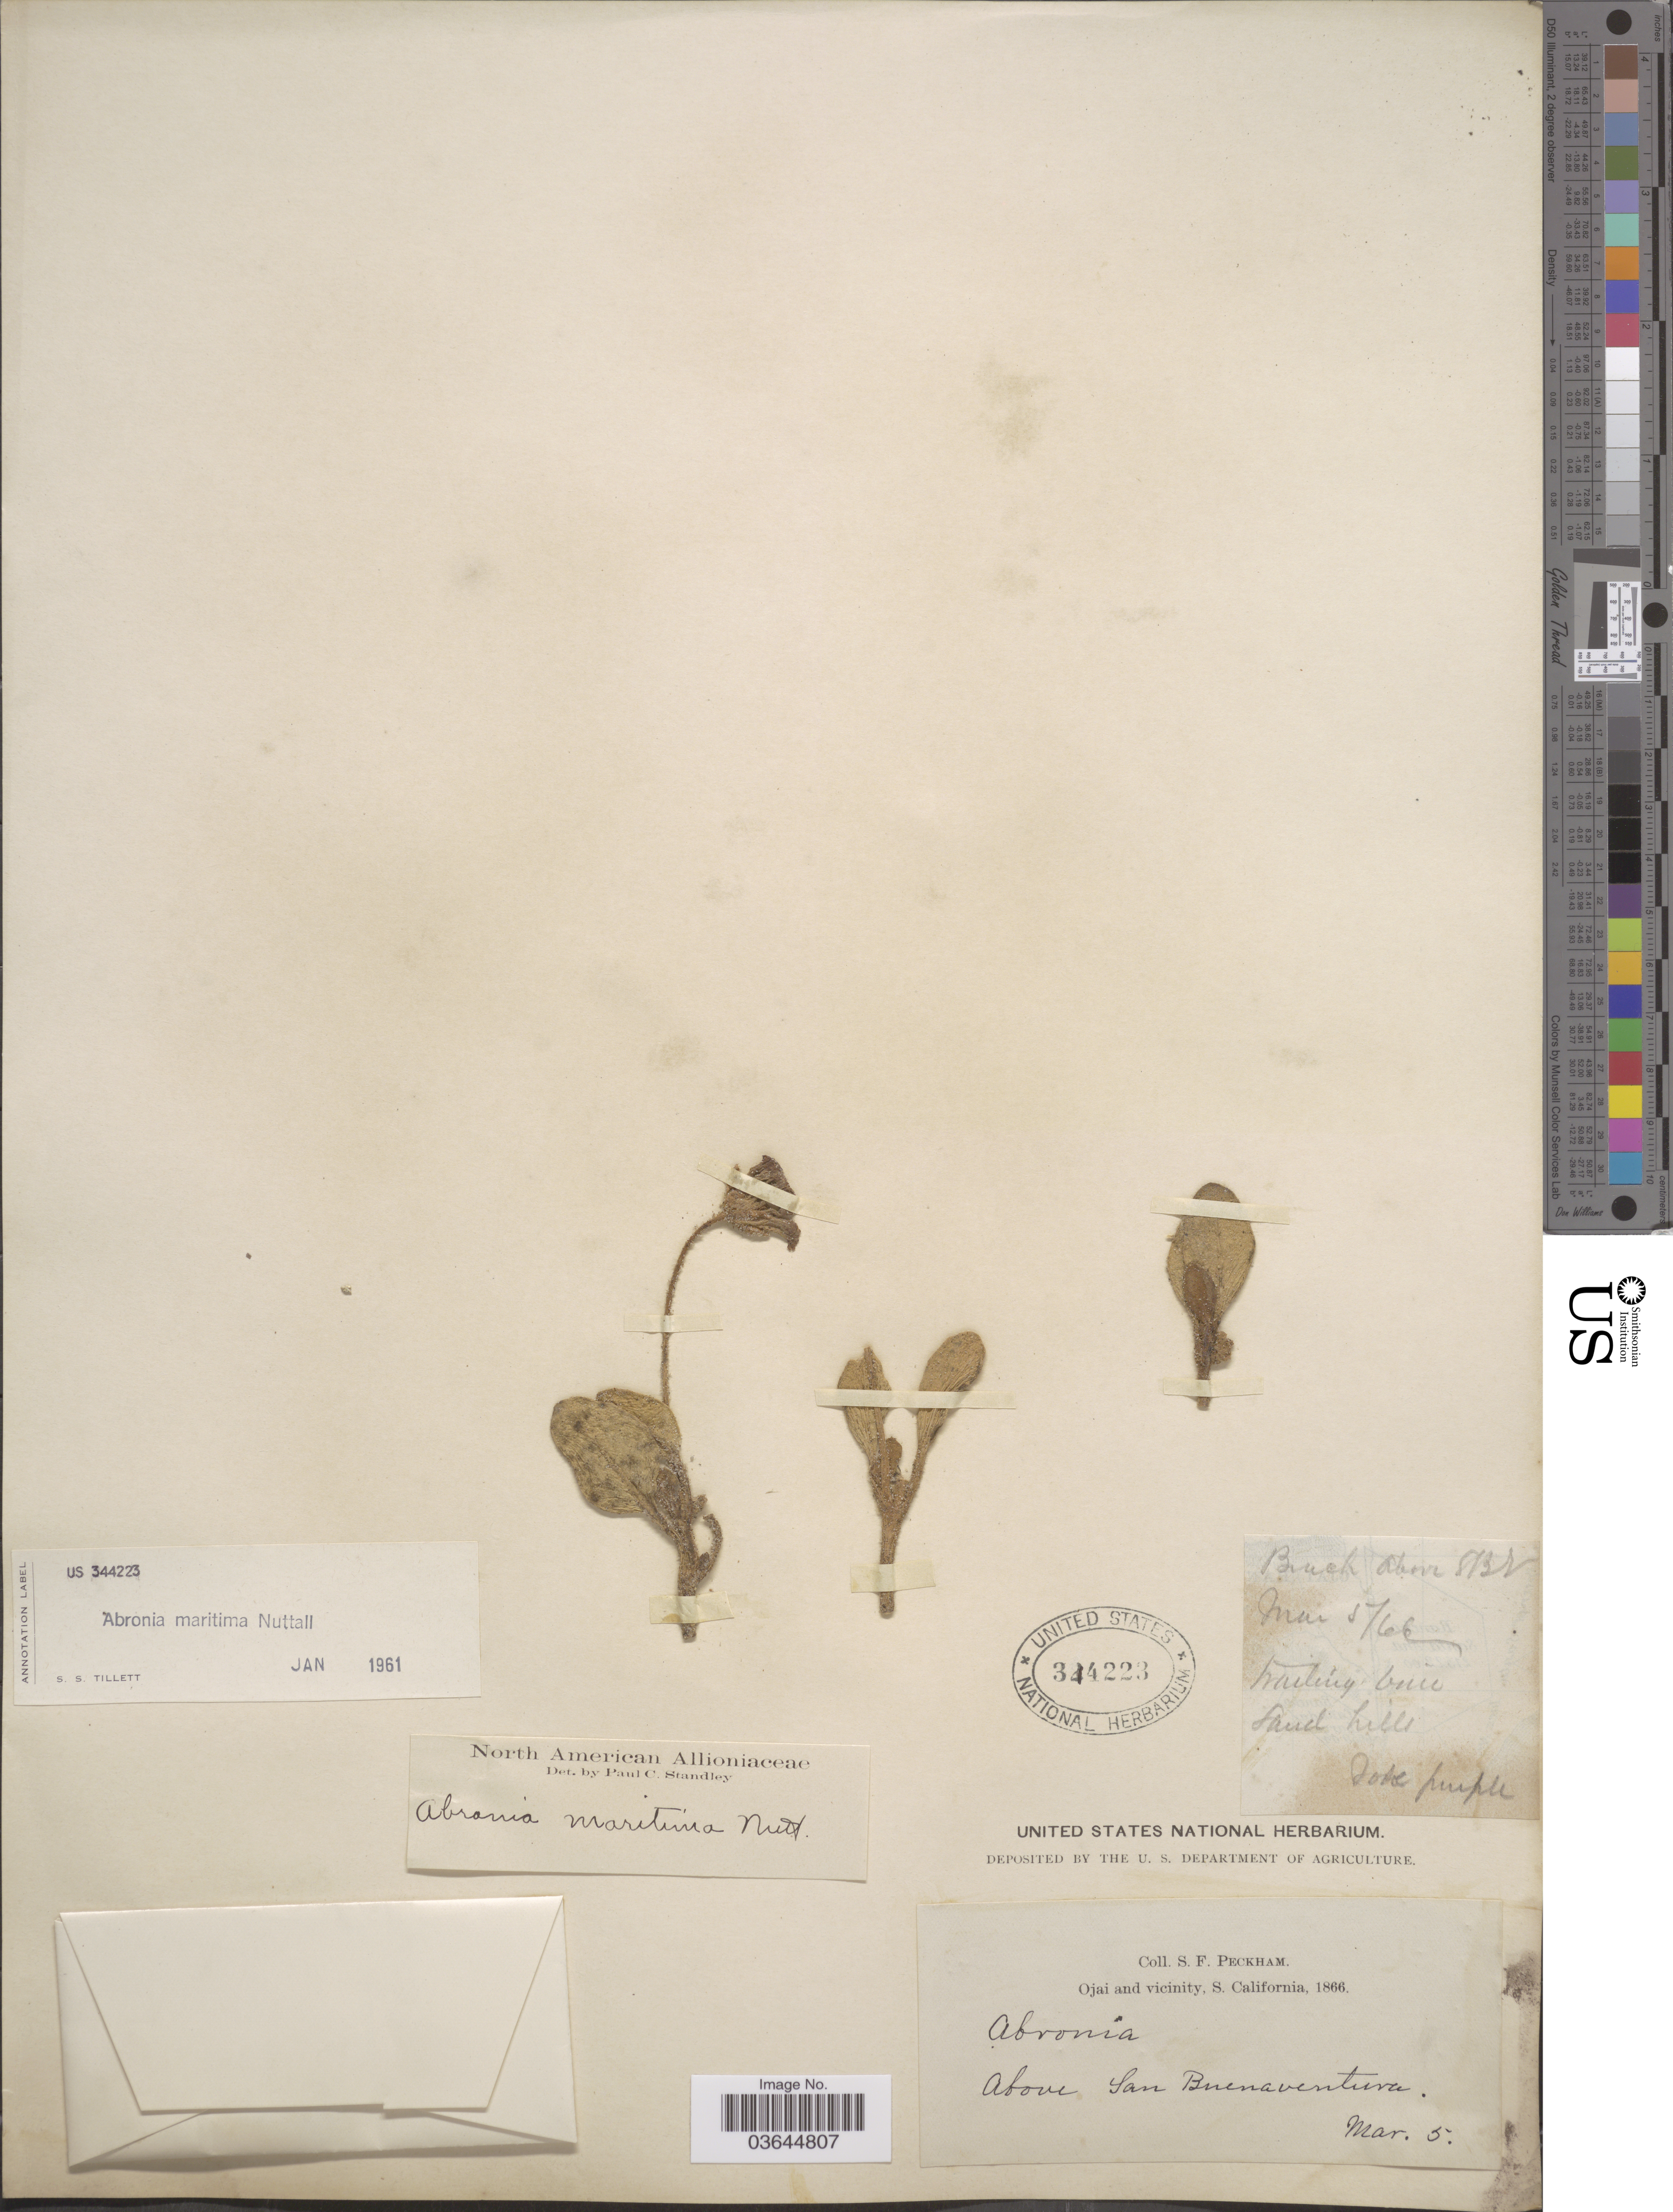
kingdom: Plantae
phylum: Tracheophyta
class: Magnoliopsida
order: Caryophyllales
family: Nyctaginaceae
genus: Abronia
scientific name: Abronia maritima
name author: Nutt. ex S. Watson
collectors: S. Peckham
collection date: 1866-03-05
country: United States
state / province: California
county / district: Ventura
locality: Ojai and vicinity, S. California. Above San Buenaventura. Brook above SBV.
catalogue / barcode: US 314223